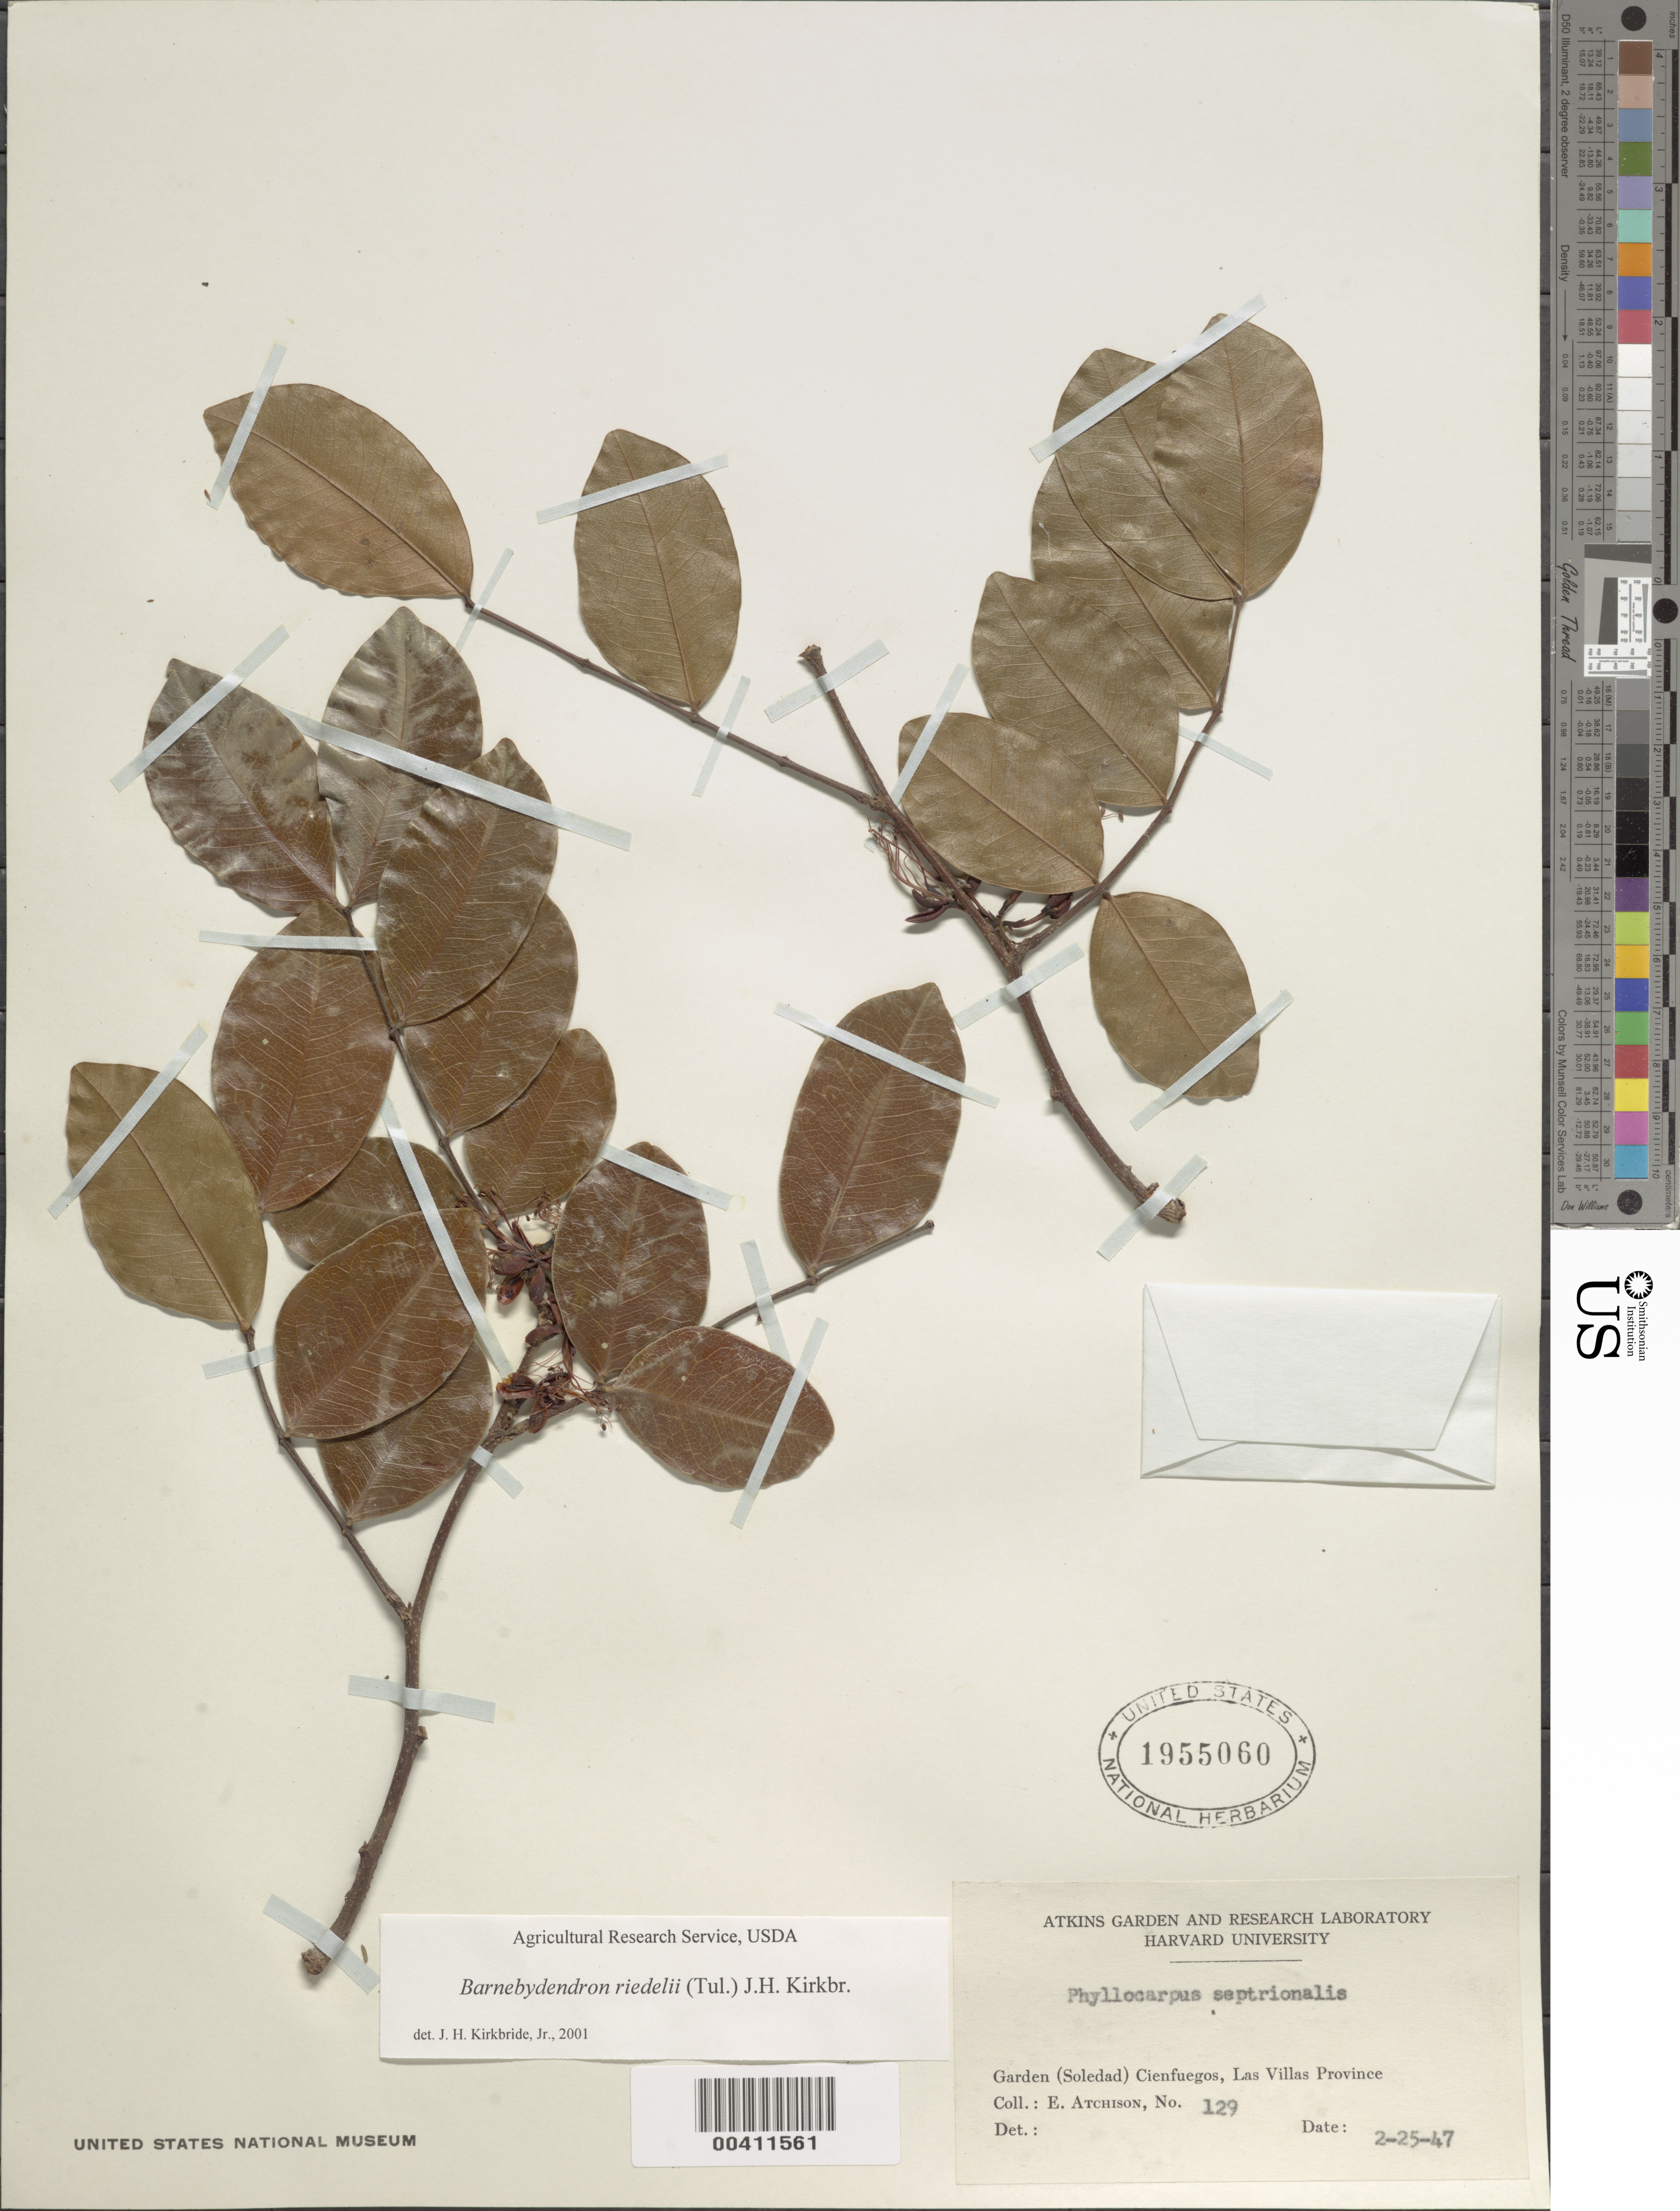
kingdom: Plantae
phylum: Tracheophyta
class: Magnoliopsida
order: Fabales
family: Fabaceae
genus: Barnebydendron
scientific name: Barnebydendron riedelii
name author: (Tul.) J.H. Kirkbr.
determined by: Kirkbride, J. H.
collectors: E. Atchison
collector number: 129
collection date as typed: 25 Feb 1947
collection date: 1947-02-25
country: Cuba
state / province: Las Villas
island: Greater Antilles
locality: Cienfuegos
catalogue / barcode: US 1955060